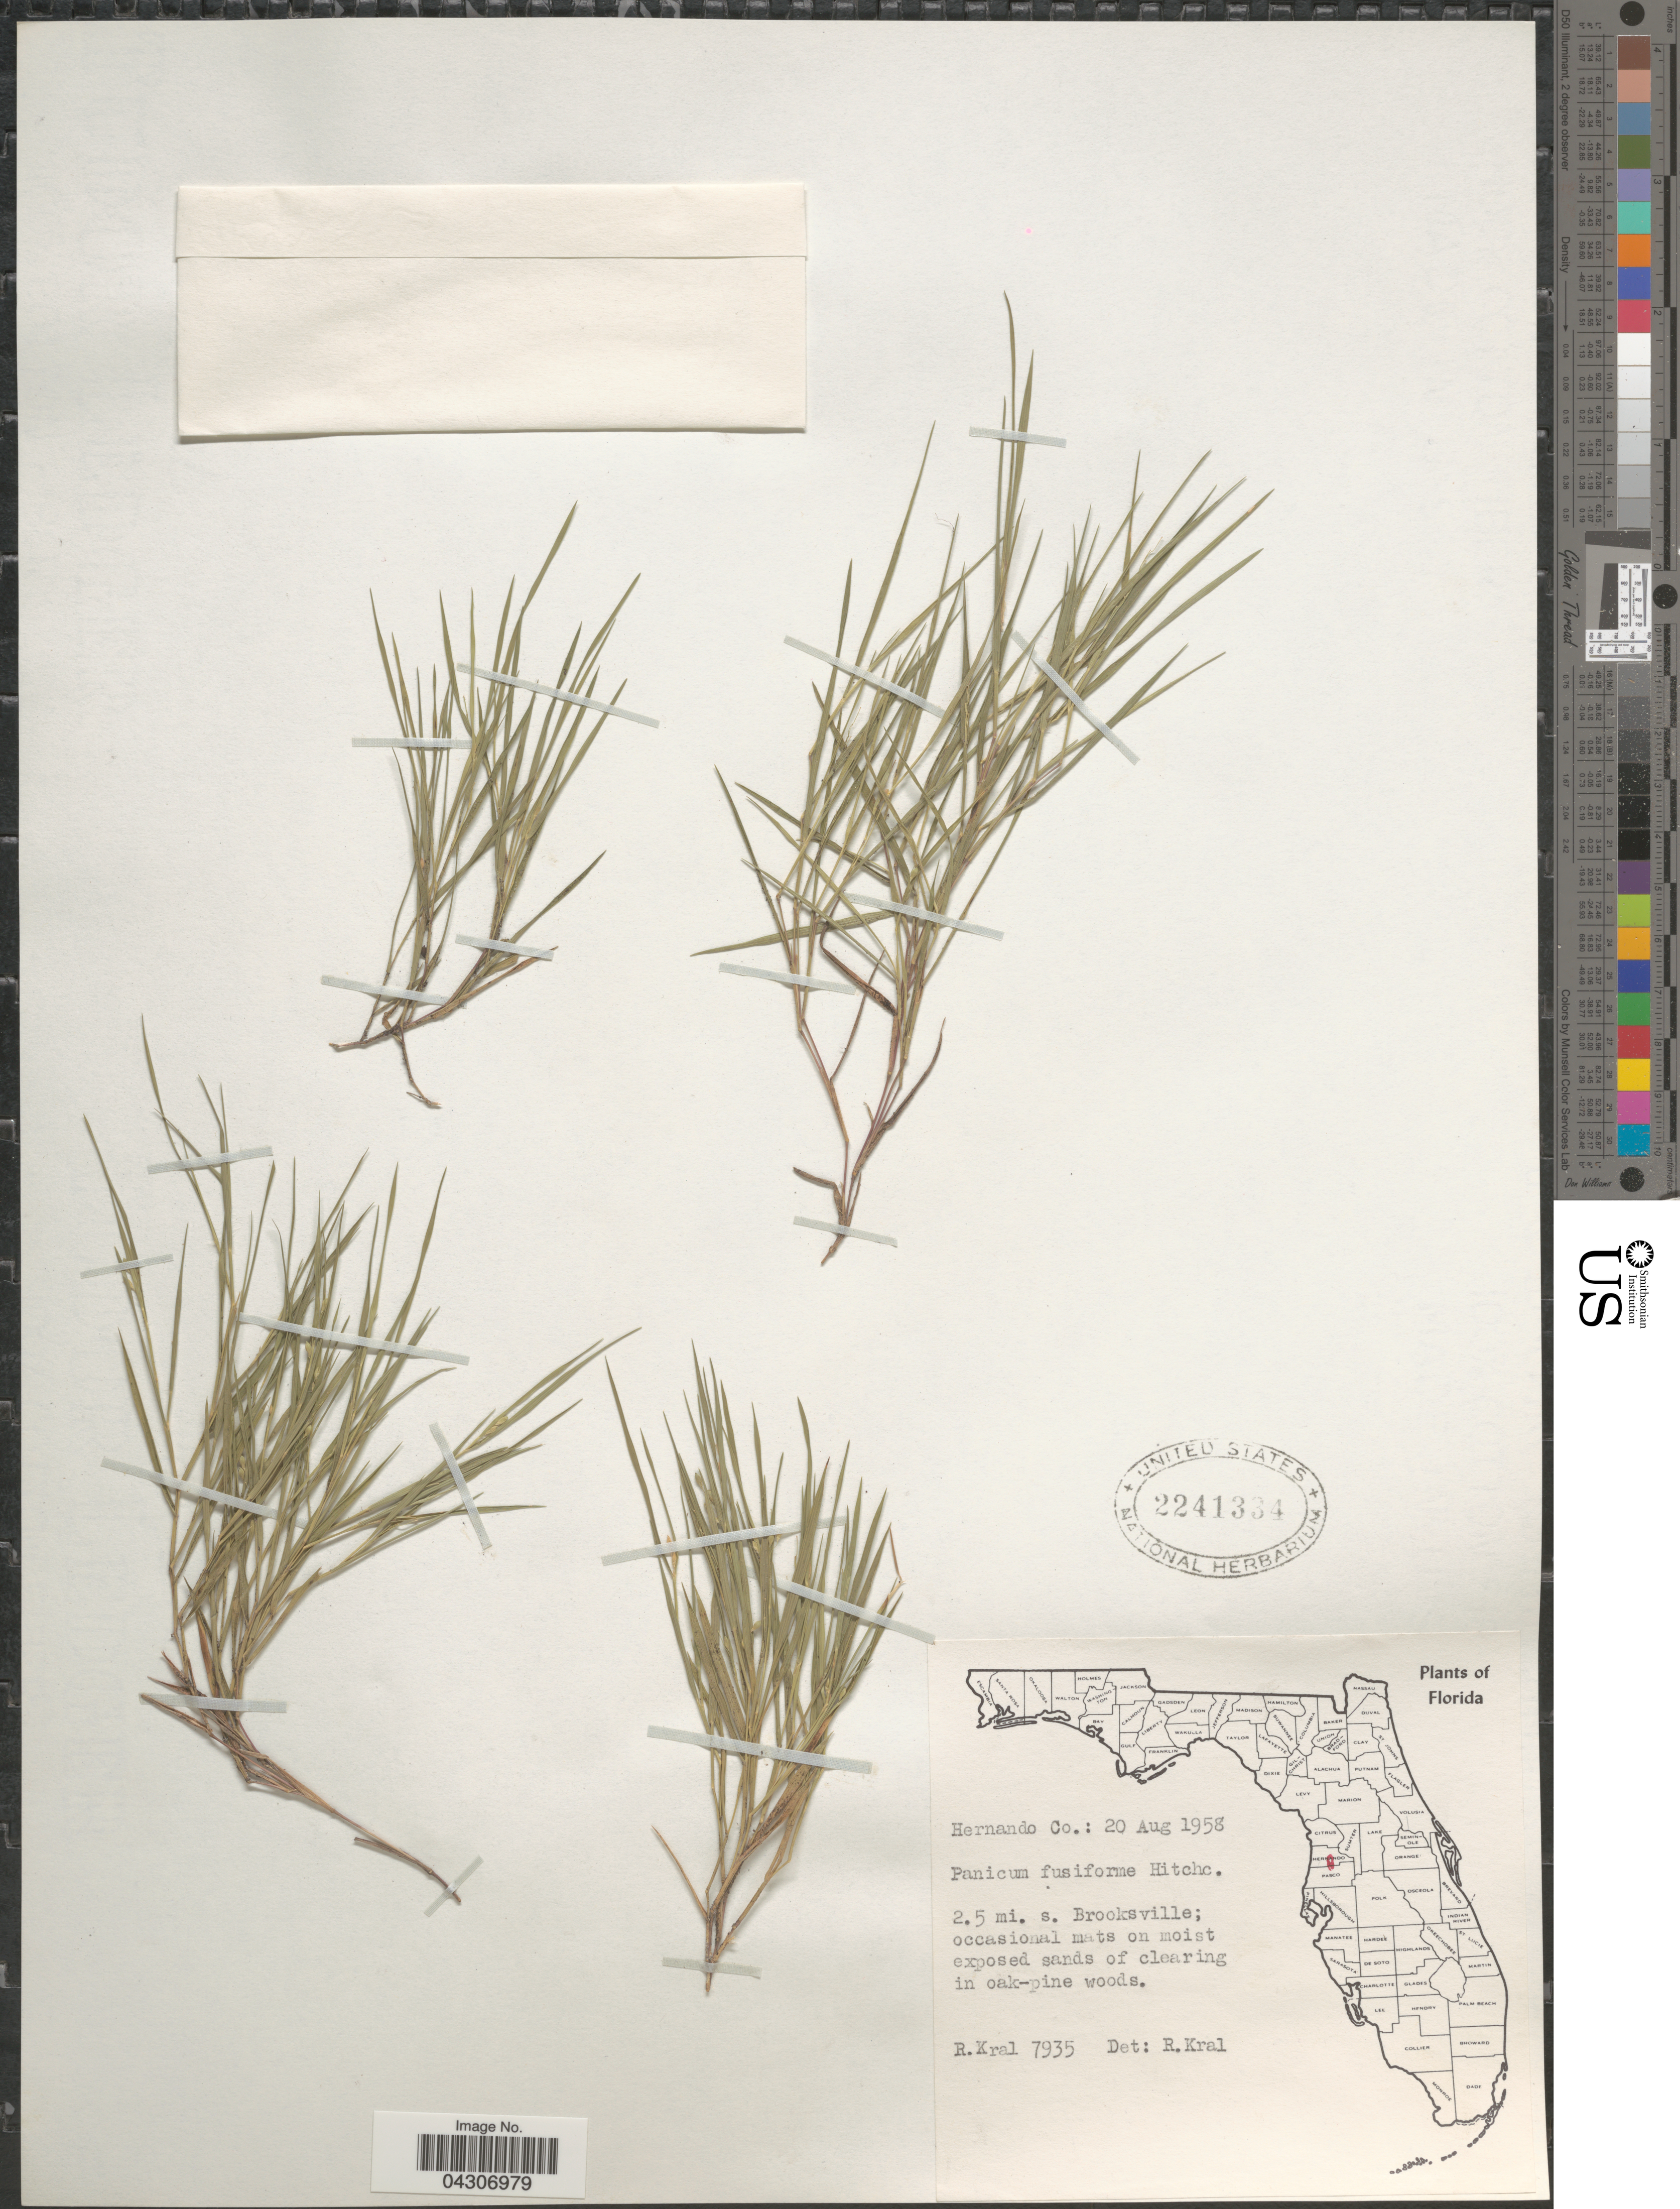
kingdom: Plantae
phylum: Tracheophyta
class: Liliopsida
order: Poales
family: Poaceae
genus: Dichanthelium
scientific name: Dichanthelium aciculare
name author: (Desv. ex Poir.) Gould & C.A. Clark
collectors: R. Kral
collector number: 7935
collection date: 1958-08-20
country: United States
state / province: Florida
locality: Hernando Co.: 2.5 mi. s. Brooksville.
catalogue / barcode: US 2241334